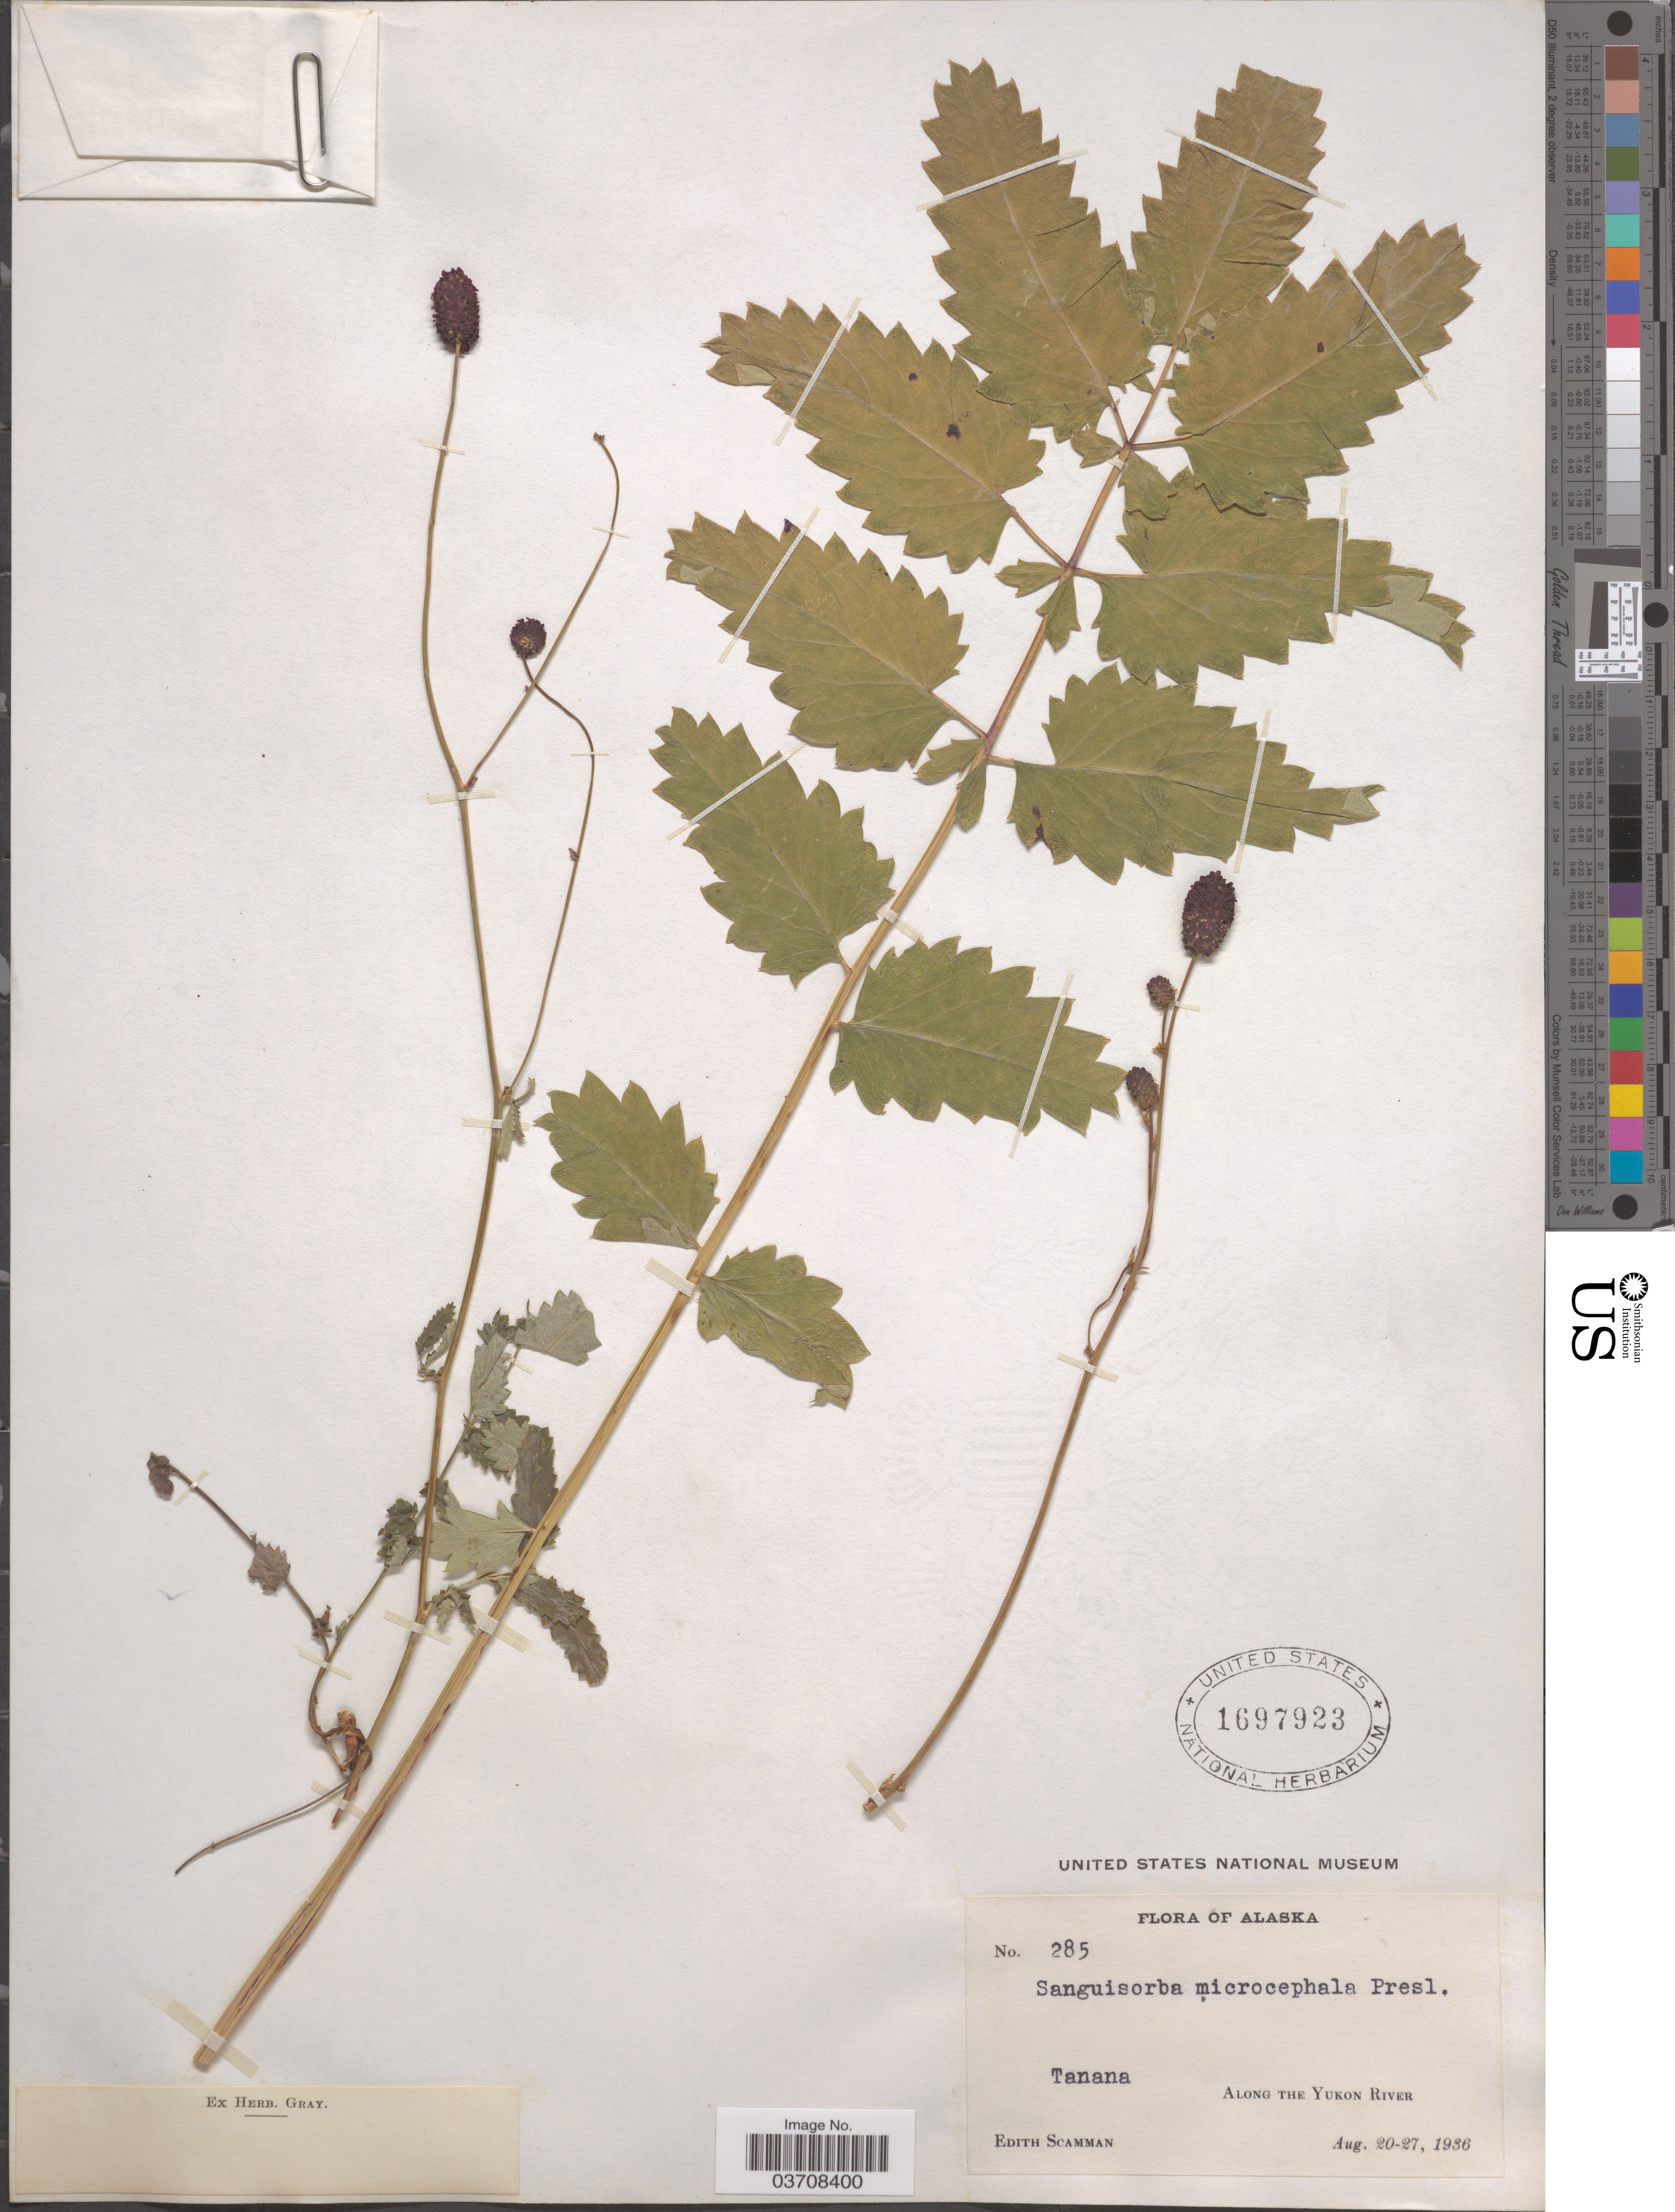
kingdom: Plantae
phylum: Tracheophyta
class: Magnoliopsida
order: Rosales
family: Rosaceae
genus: Sanguisorba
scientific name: Sanguisorba officinalis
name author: L.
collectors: E. Scamman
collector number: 285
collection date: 1936-08-20/1936-08-27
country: United States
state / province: Alaska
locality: Tanama. Along the Yukon River.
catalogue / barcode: US 1697923